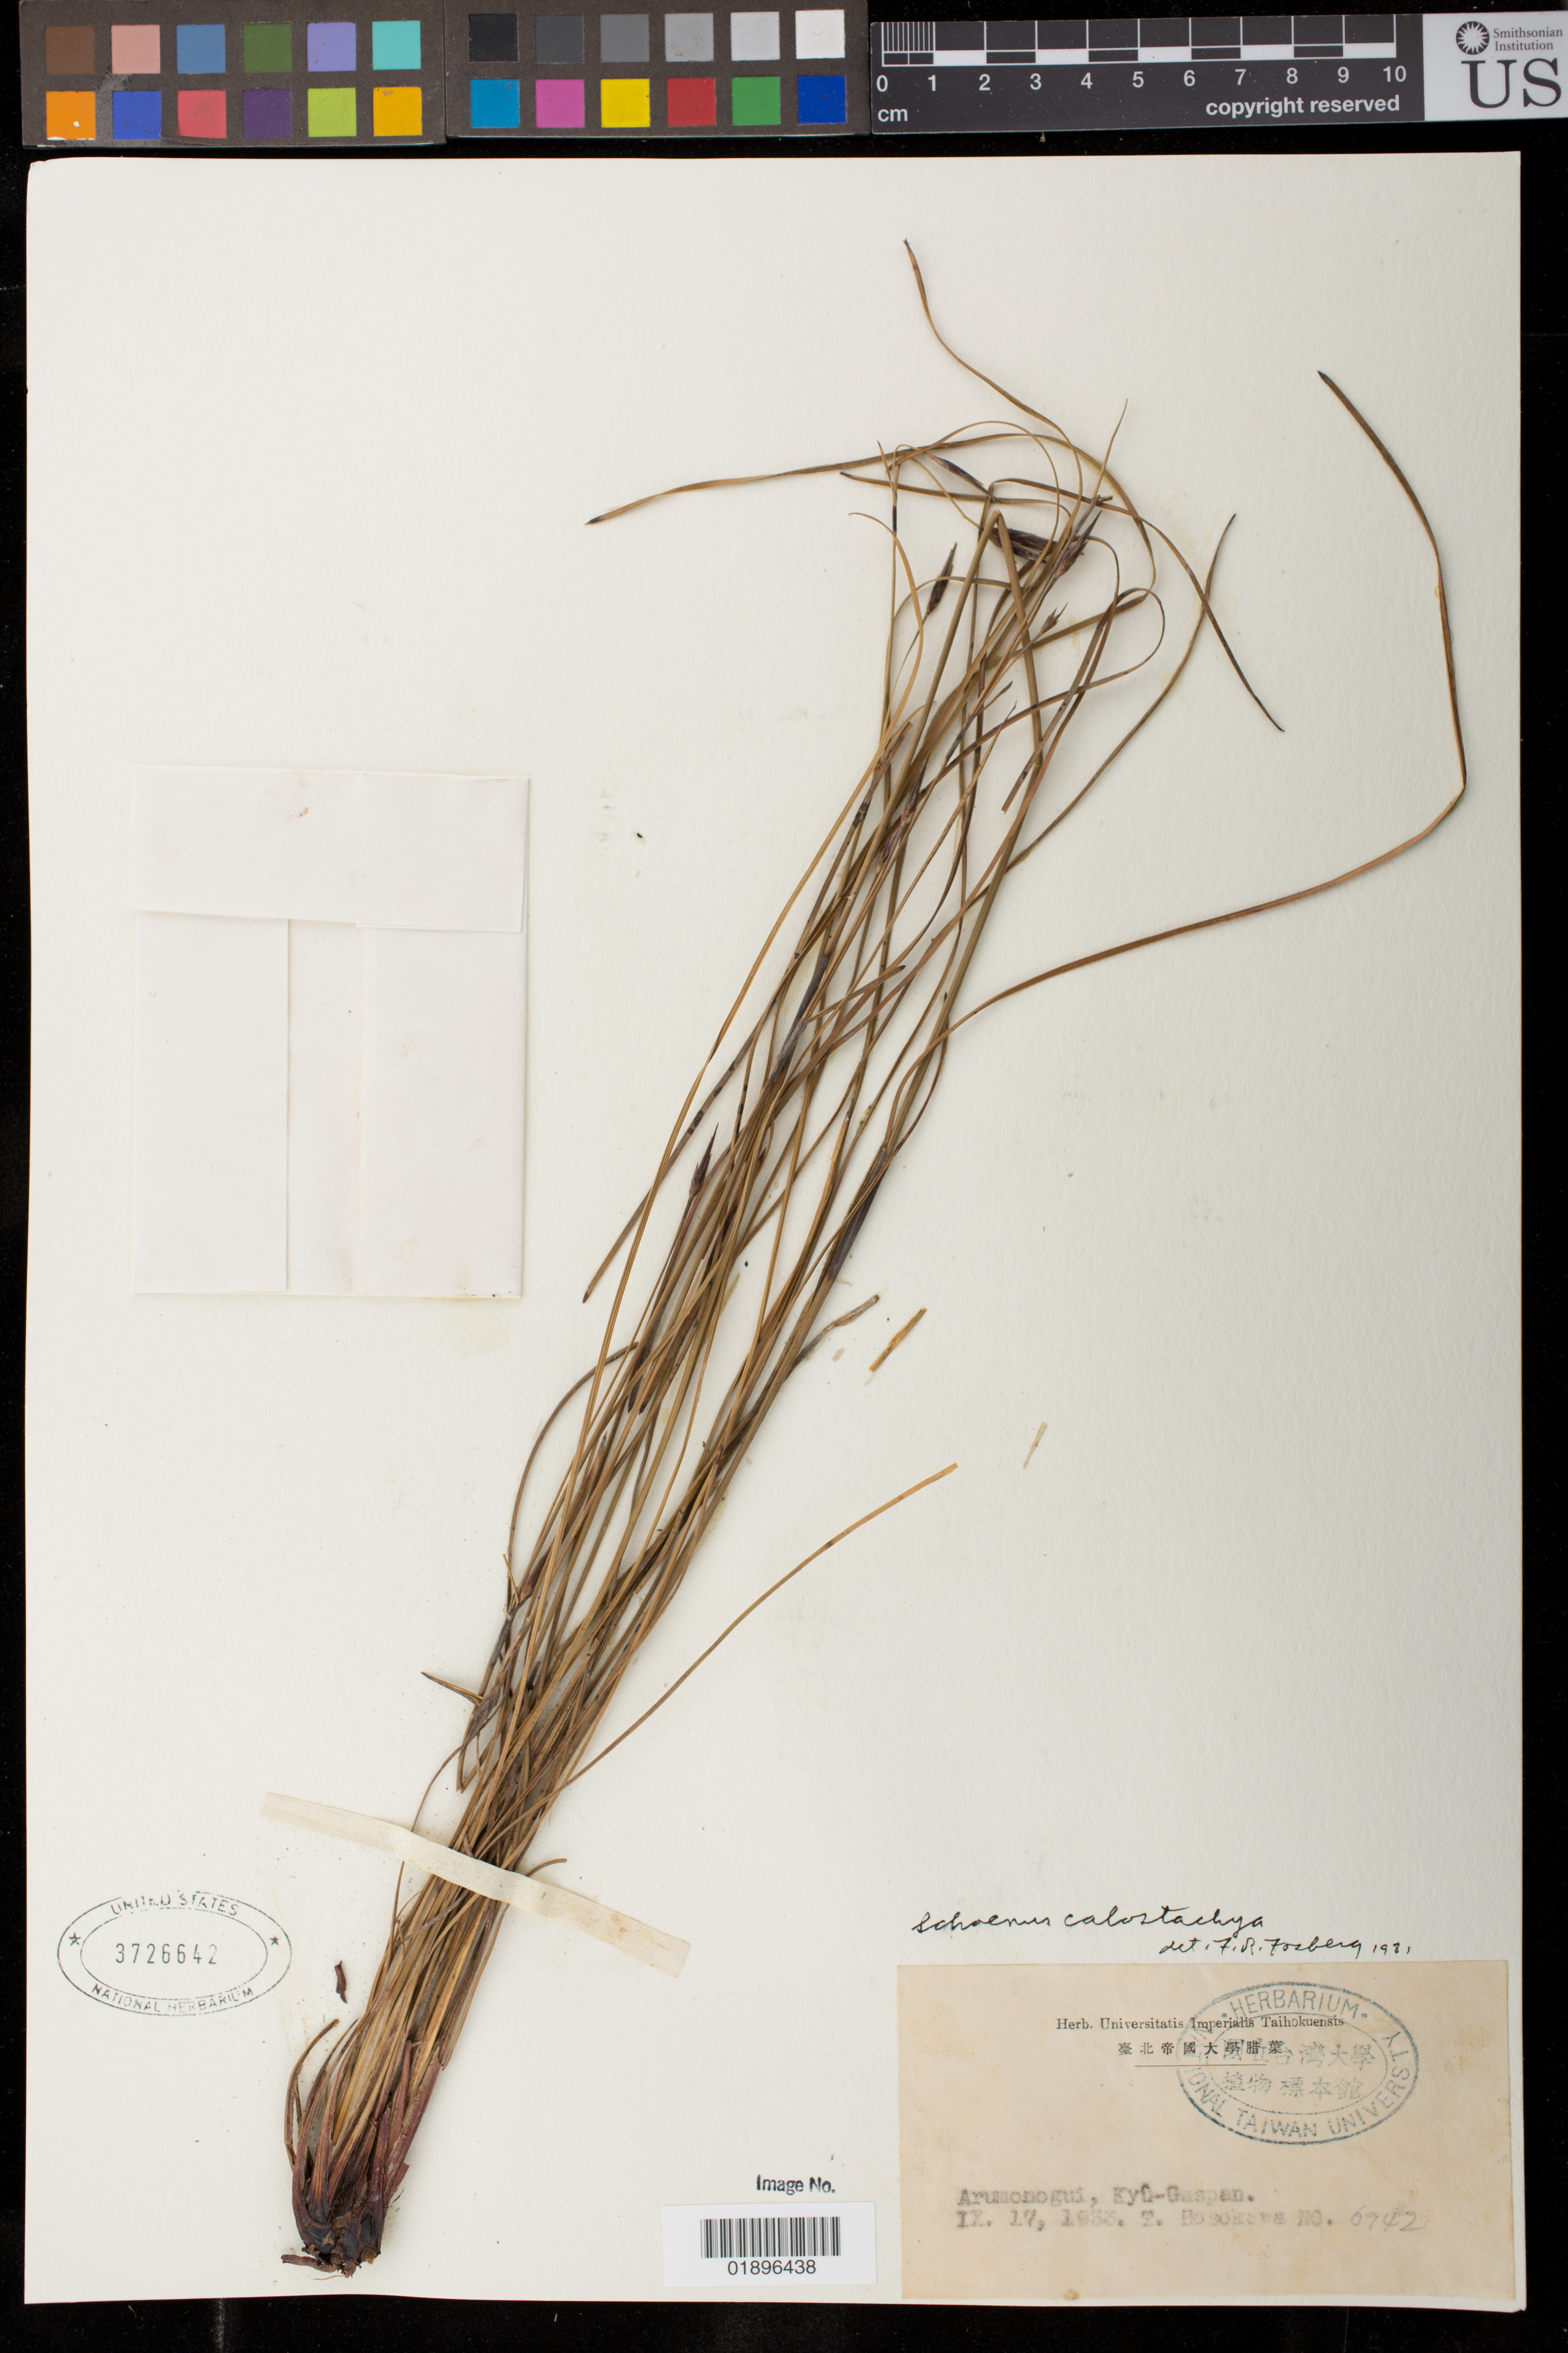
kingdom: Plantae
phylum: Tracheophyta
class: Liliopsida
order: Poales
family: Cyperaceae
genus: Schoenus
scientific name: Schoenus calostachyus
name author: (R. Br.) Poir. ex Roem. & Schult.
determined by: Fosberg, F. R.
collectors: T. Hosokawa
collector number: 6942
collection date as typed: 17 Sep 1933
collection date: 1933-09-17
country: Palau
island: Babeldaob [Babelthuap]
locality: Arumon Ogui, Kyu-gaspan.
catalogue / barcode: US 3726642